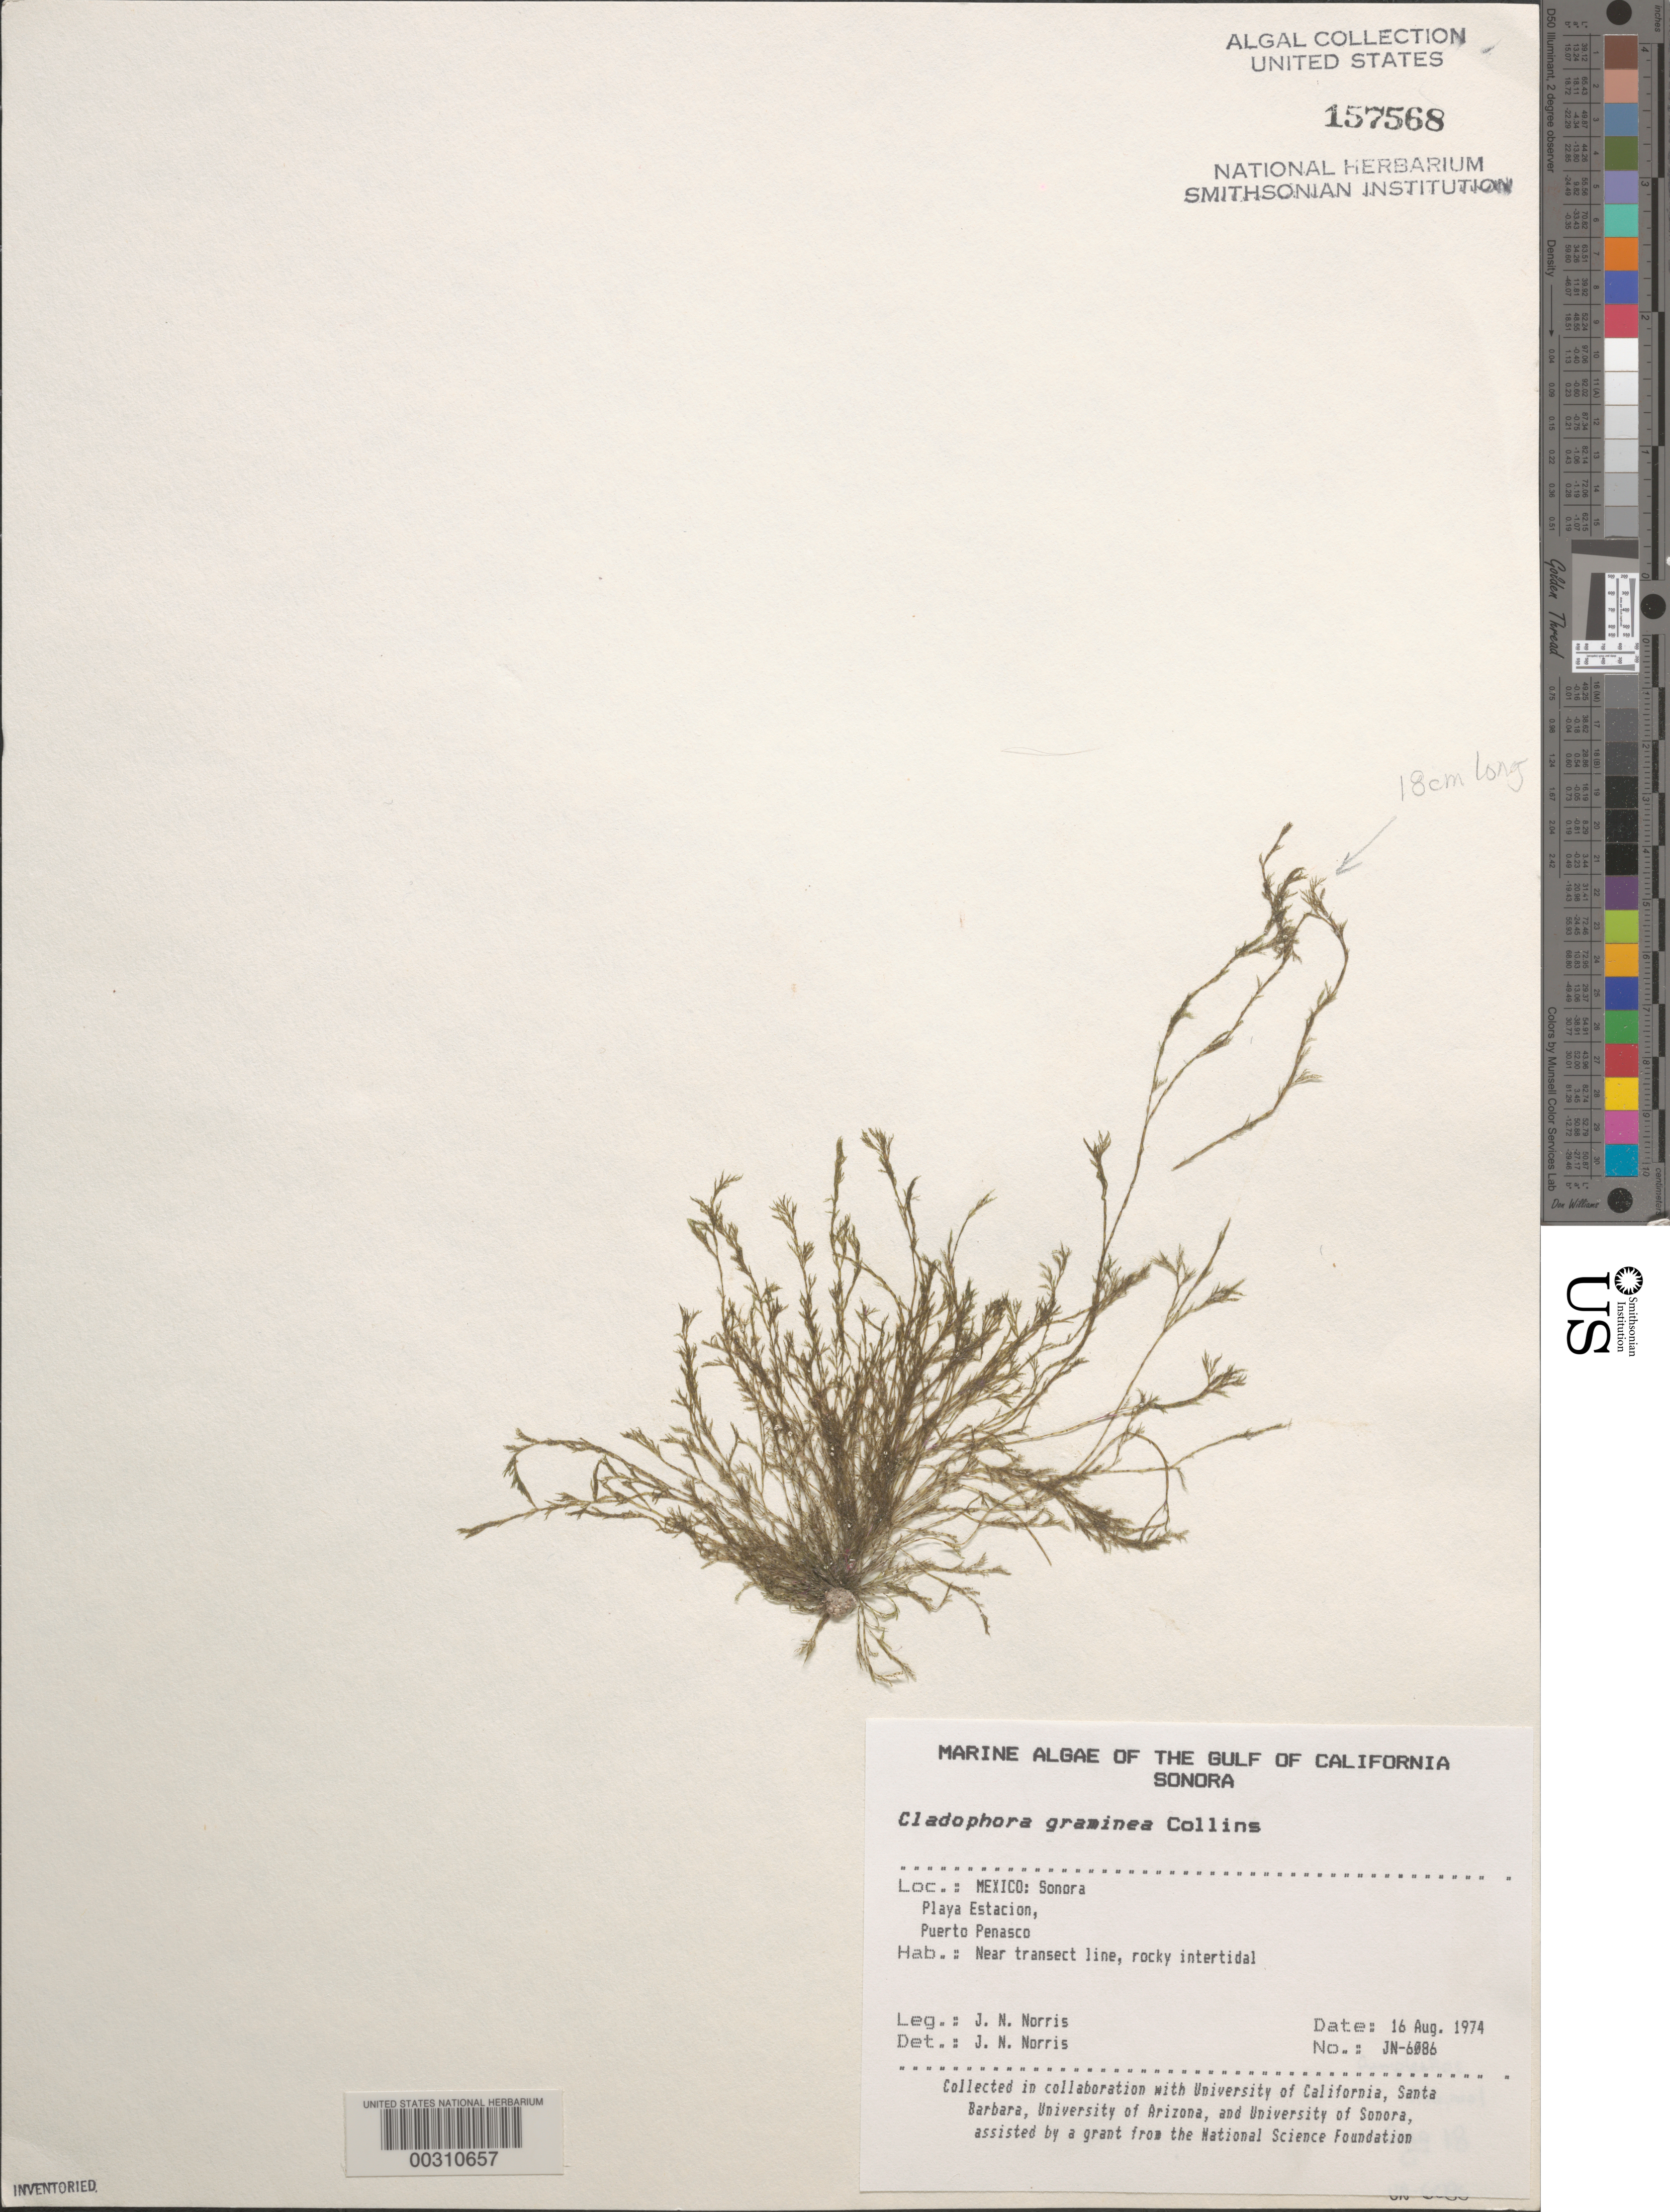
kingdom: Plantae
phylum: Chlorophyta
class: Ulvophyceae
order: Cladophorales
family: Cladophoraceae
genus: Cladophora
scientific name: Cladophora graminea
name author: Collins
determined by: Norris, James N.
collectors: J. N. Norris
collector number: JN-6086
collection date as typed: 16 Aug 1974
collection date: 1974-08-16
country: Mexico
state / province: Sonora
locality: Playa Estacion, Puerto Penasco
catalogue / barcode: US 157568